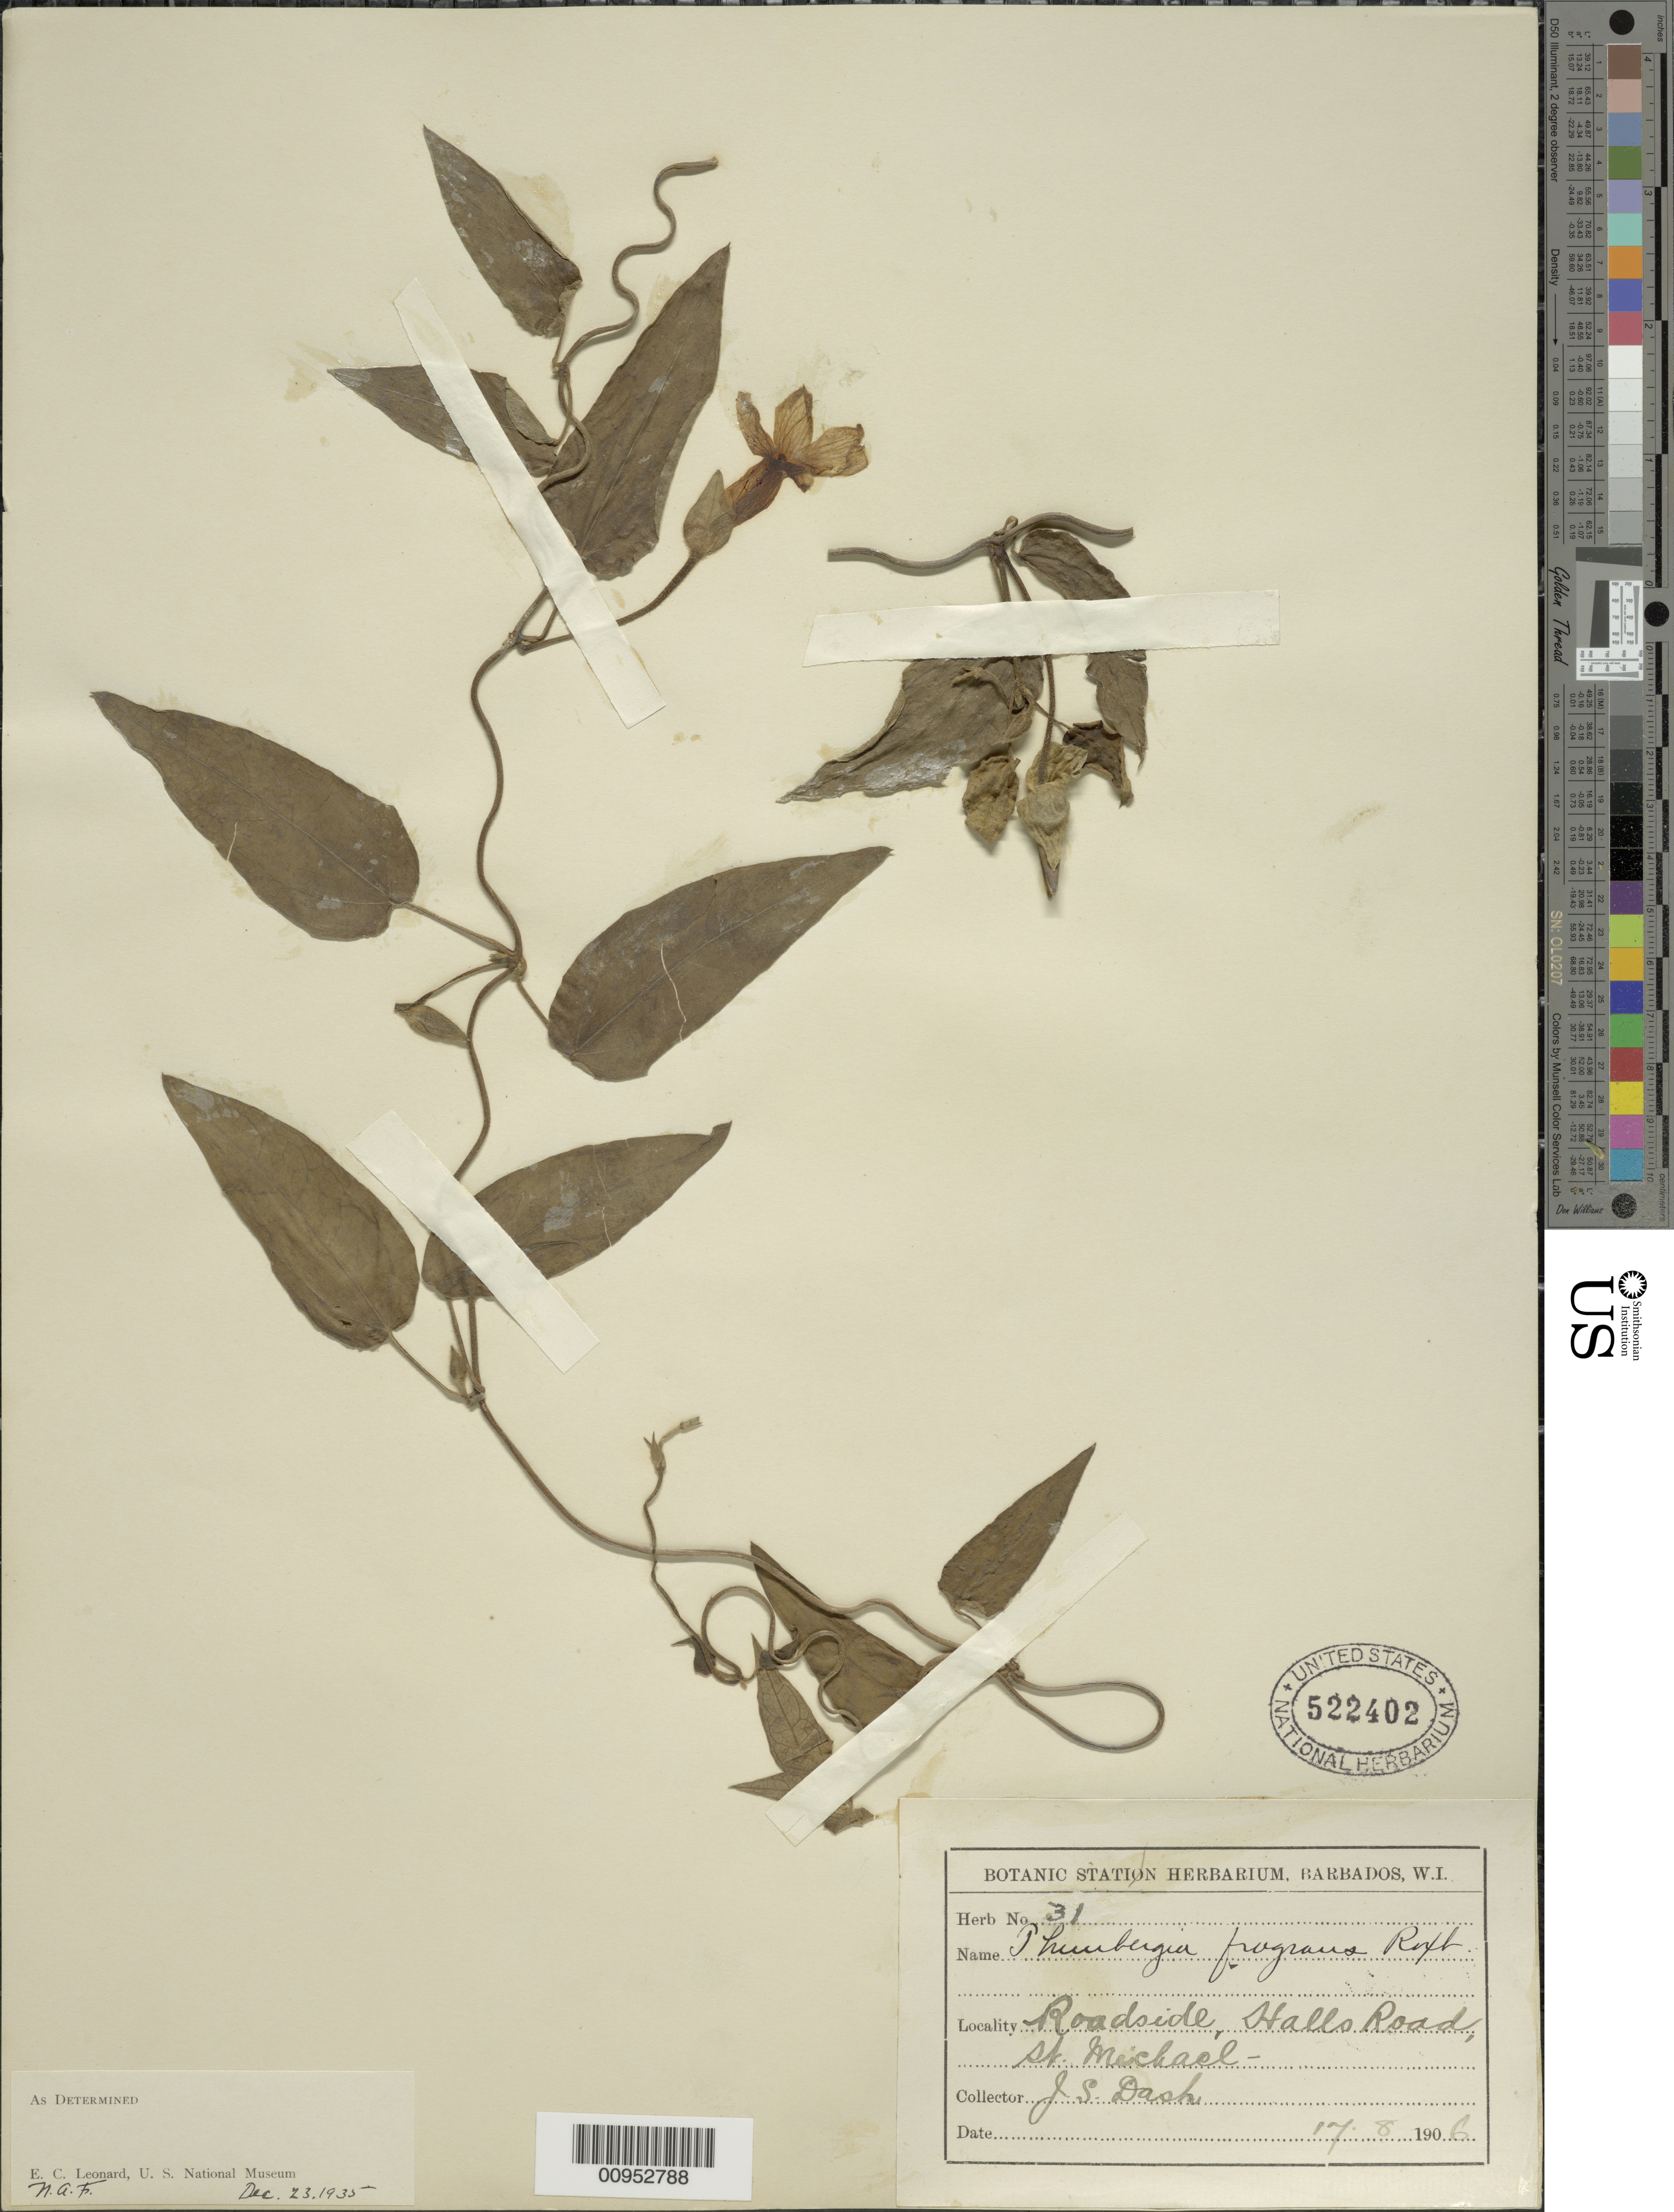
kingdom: Plantae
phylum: Tracheophyta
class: Magnoliopsida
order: Lamiales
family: Acanthaceae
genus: Thunbergia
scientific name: Thunbergia fragrans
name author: Roxb.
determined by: Leonard, Emery C., (US)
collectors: J. Dash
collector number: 31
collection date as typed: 17 Aug 1906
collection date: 1906-08-17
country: Barbados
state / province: Saint Michael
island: Barbados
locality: Halls Road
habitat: Roadside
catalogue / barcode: US 522402